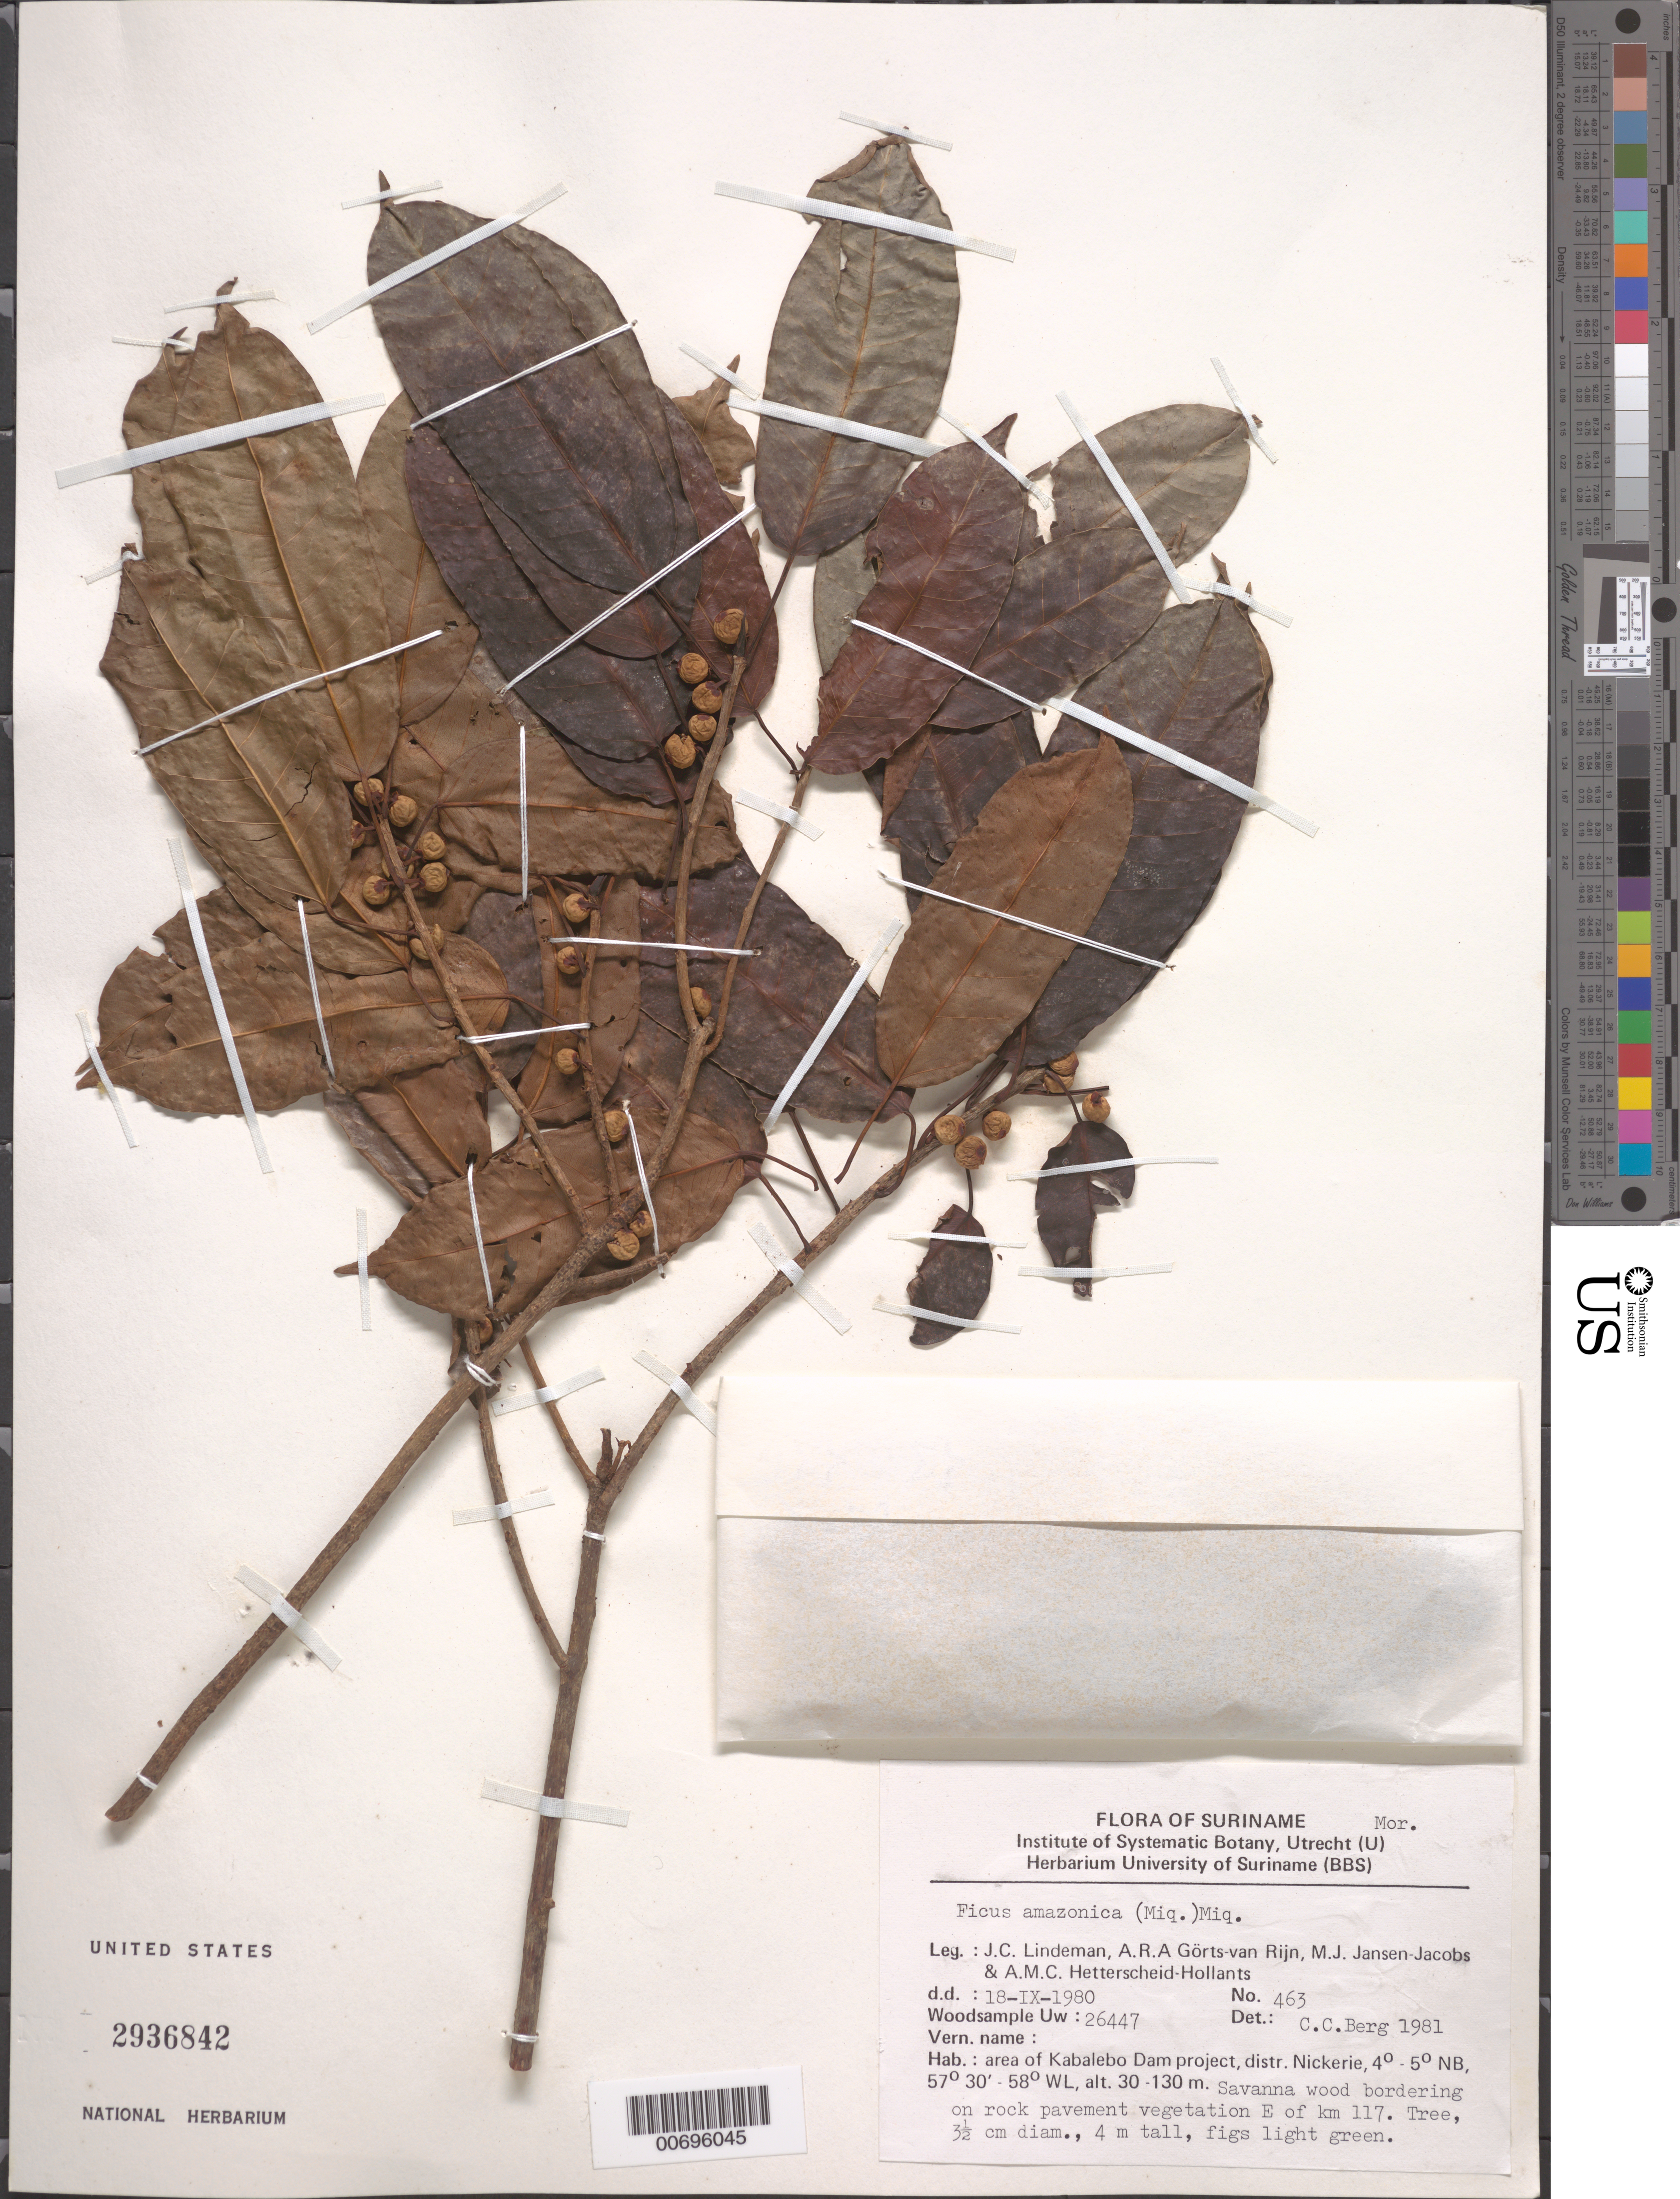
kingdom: Plantae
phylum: Tracheophyta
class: Magnoliopsida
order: Rosales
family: Moraceae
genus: Ficus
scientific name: Ficus amazonica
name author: (Miq.) Miq.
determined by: Berg, C. C.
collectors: J. C. Lindeman, A. .R. A. Görts-van Rijn, M. J. Jansen-Jacobs & A. Hetterscheid-Hollants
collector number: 80 463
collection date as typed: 18-Sep-80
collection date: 1980-09-18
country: Suriname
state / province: Nickerie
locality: Kabalebo Dam project area, E of km 117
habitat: Savanna wood bordering on rock pavement vegetation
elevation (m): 30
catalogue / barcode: US 2936842